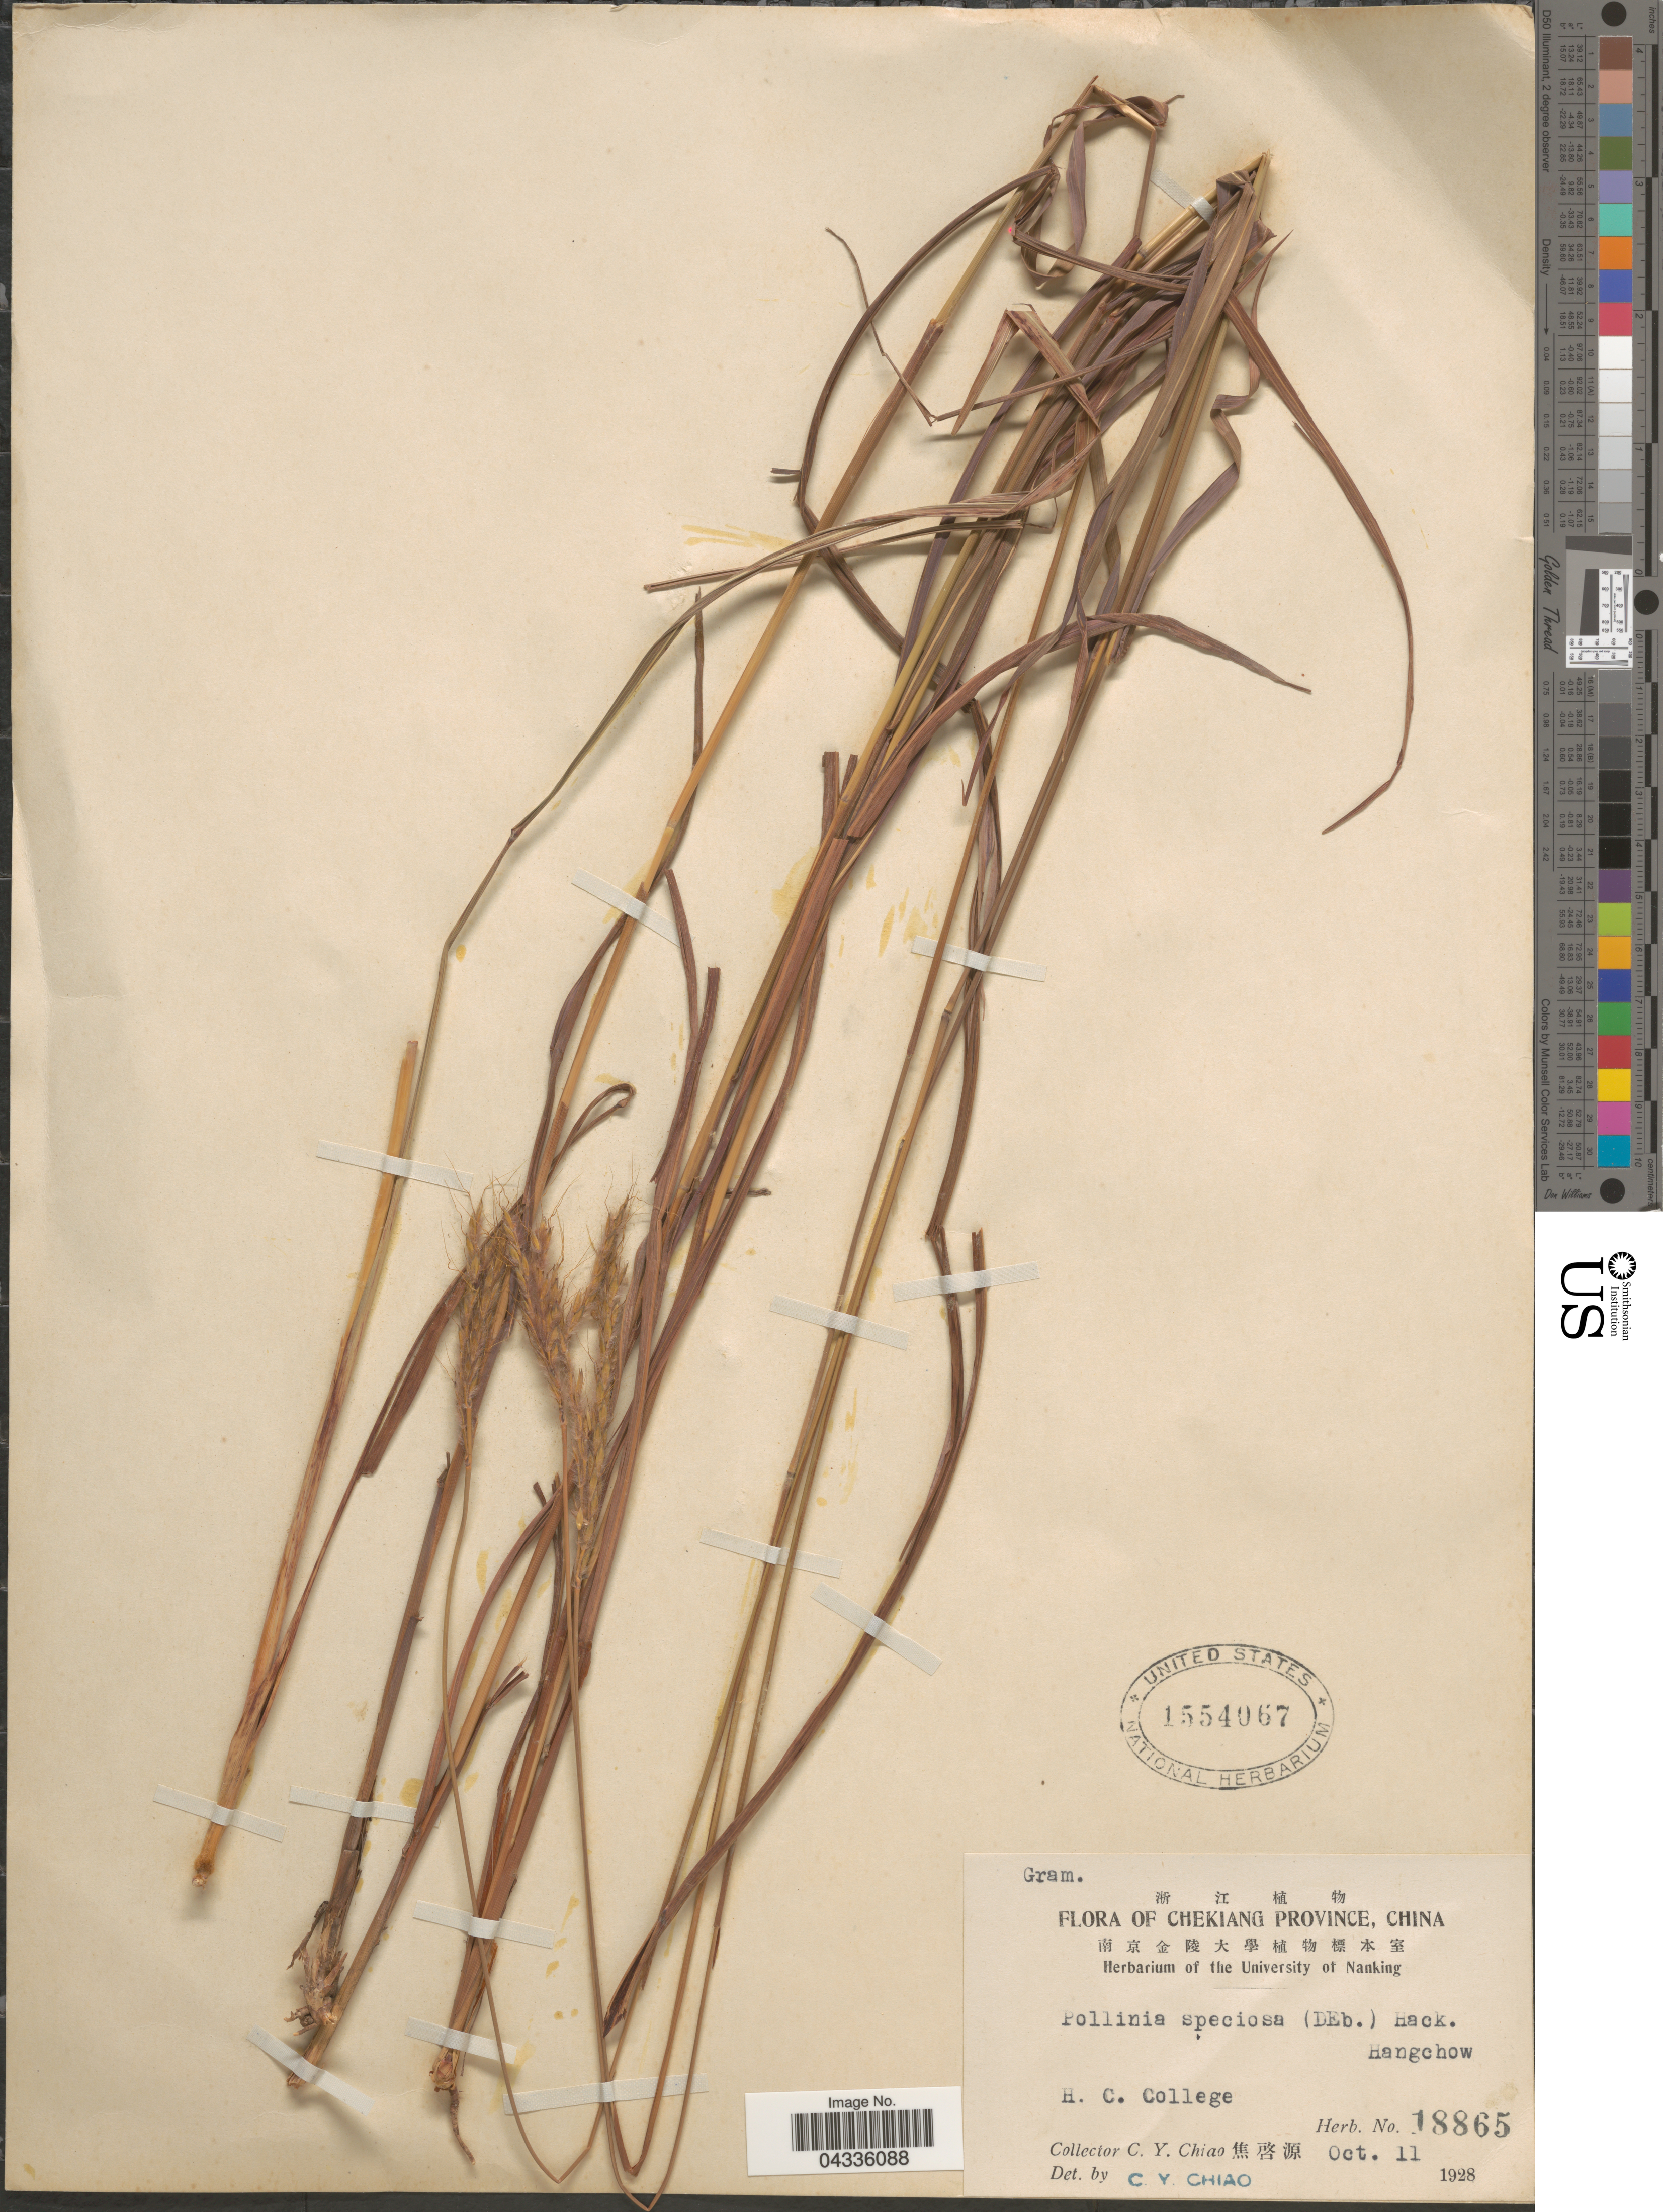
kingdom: Plantae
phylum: Tracheophyta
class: Liliopsida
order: Poales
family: Poaceae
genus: Eulalia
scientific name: Eulalia sp.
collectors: C. Y. Chiao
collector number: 18865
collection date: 1928-10-11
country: China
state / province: Zhejiang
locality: Chekiang Province. Hangchow. H.C.College.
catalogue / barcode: US 1554067